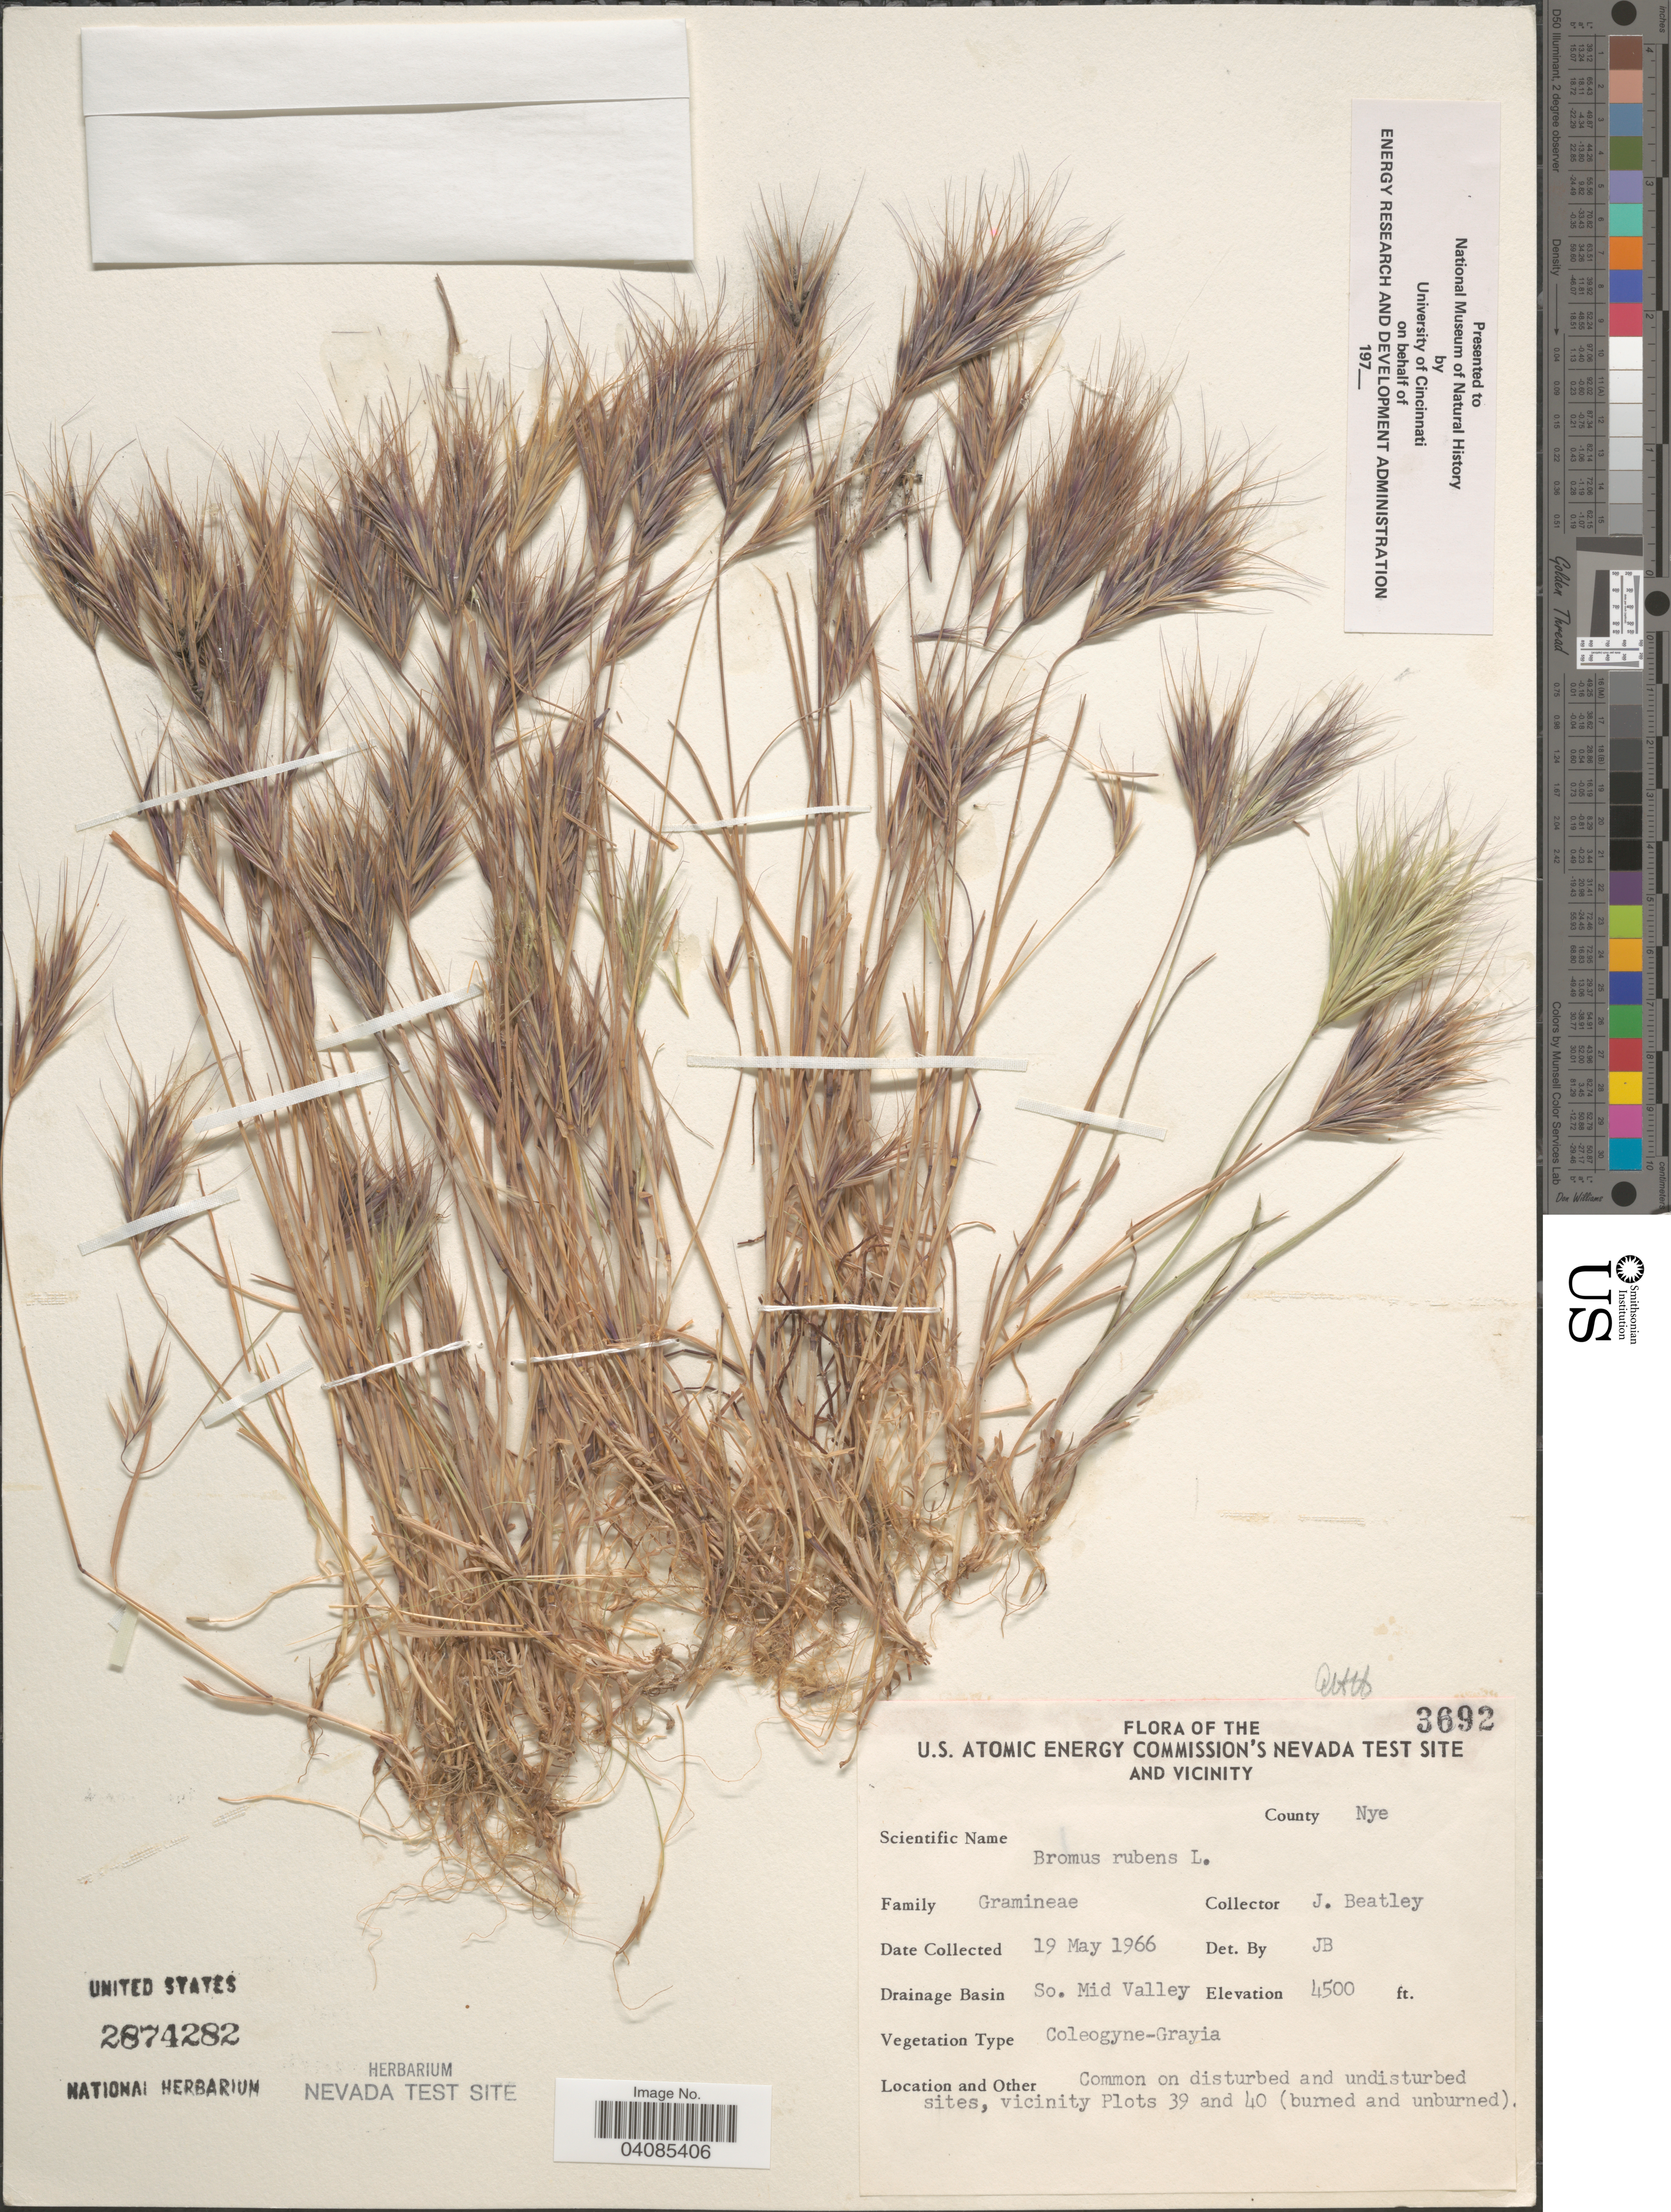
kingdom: Plantae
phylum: Tracheophyta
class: Liliopsida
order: Poales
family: Poaceae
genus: Bromus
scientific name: Bromus rubens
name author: L.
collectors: J. C. Beatley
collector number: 3692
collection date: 1966-05-19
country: United States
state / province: Nevada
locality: The U.S. Atomic Energy Commission's Nevada Test Site and Vicinity. County Nye. Drainage Basin So. Mid Valley. Vicinity Plots 39 and 40 (burned and unburned).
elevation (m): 1372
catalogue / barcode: US 2874282